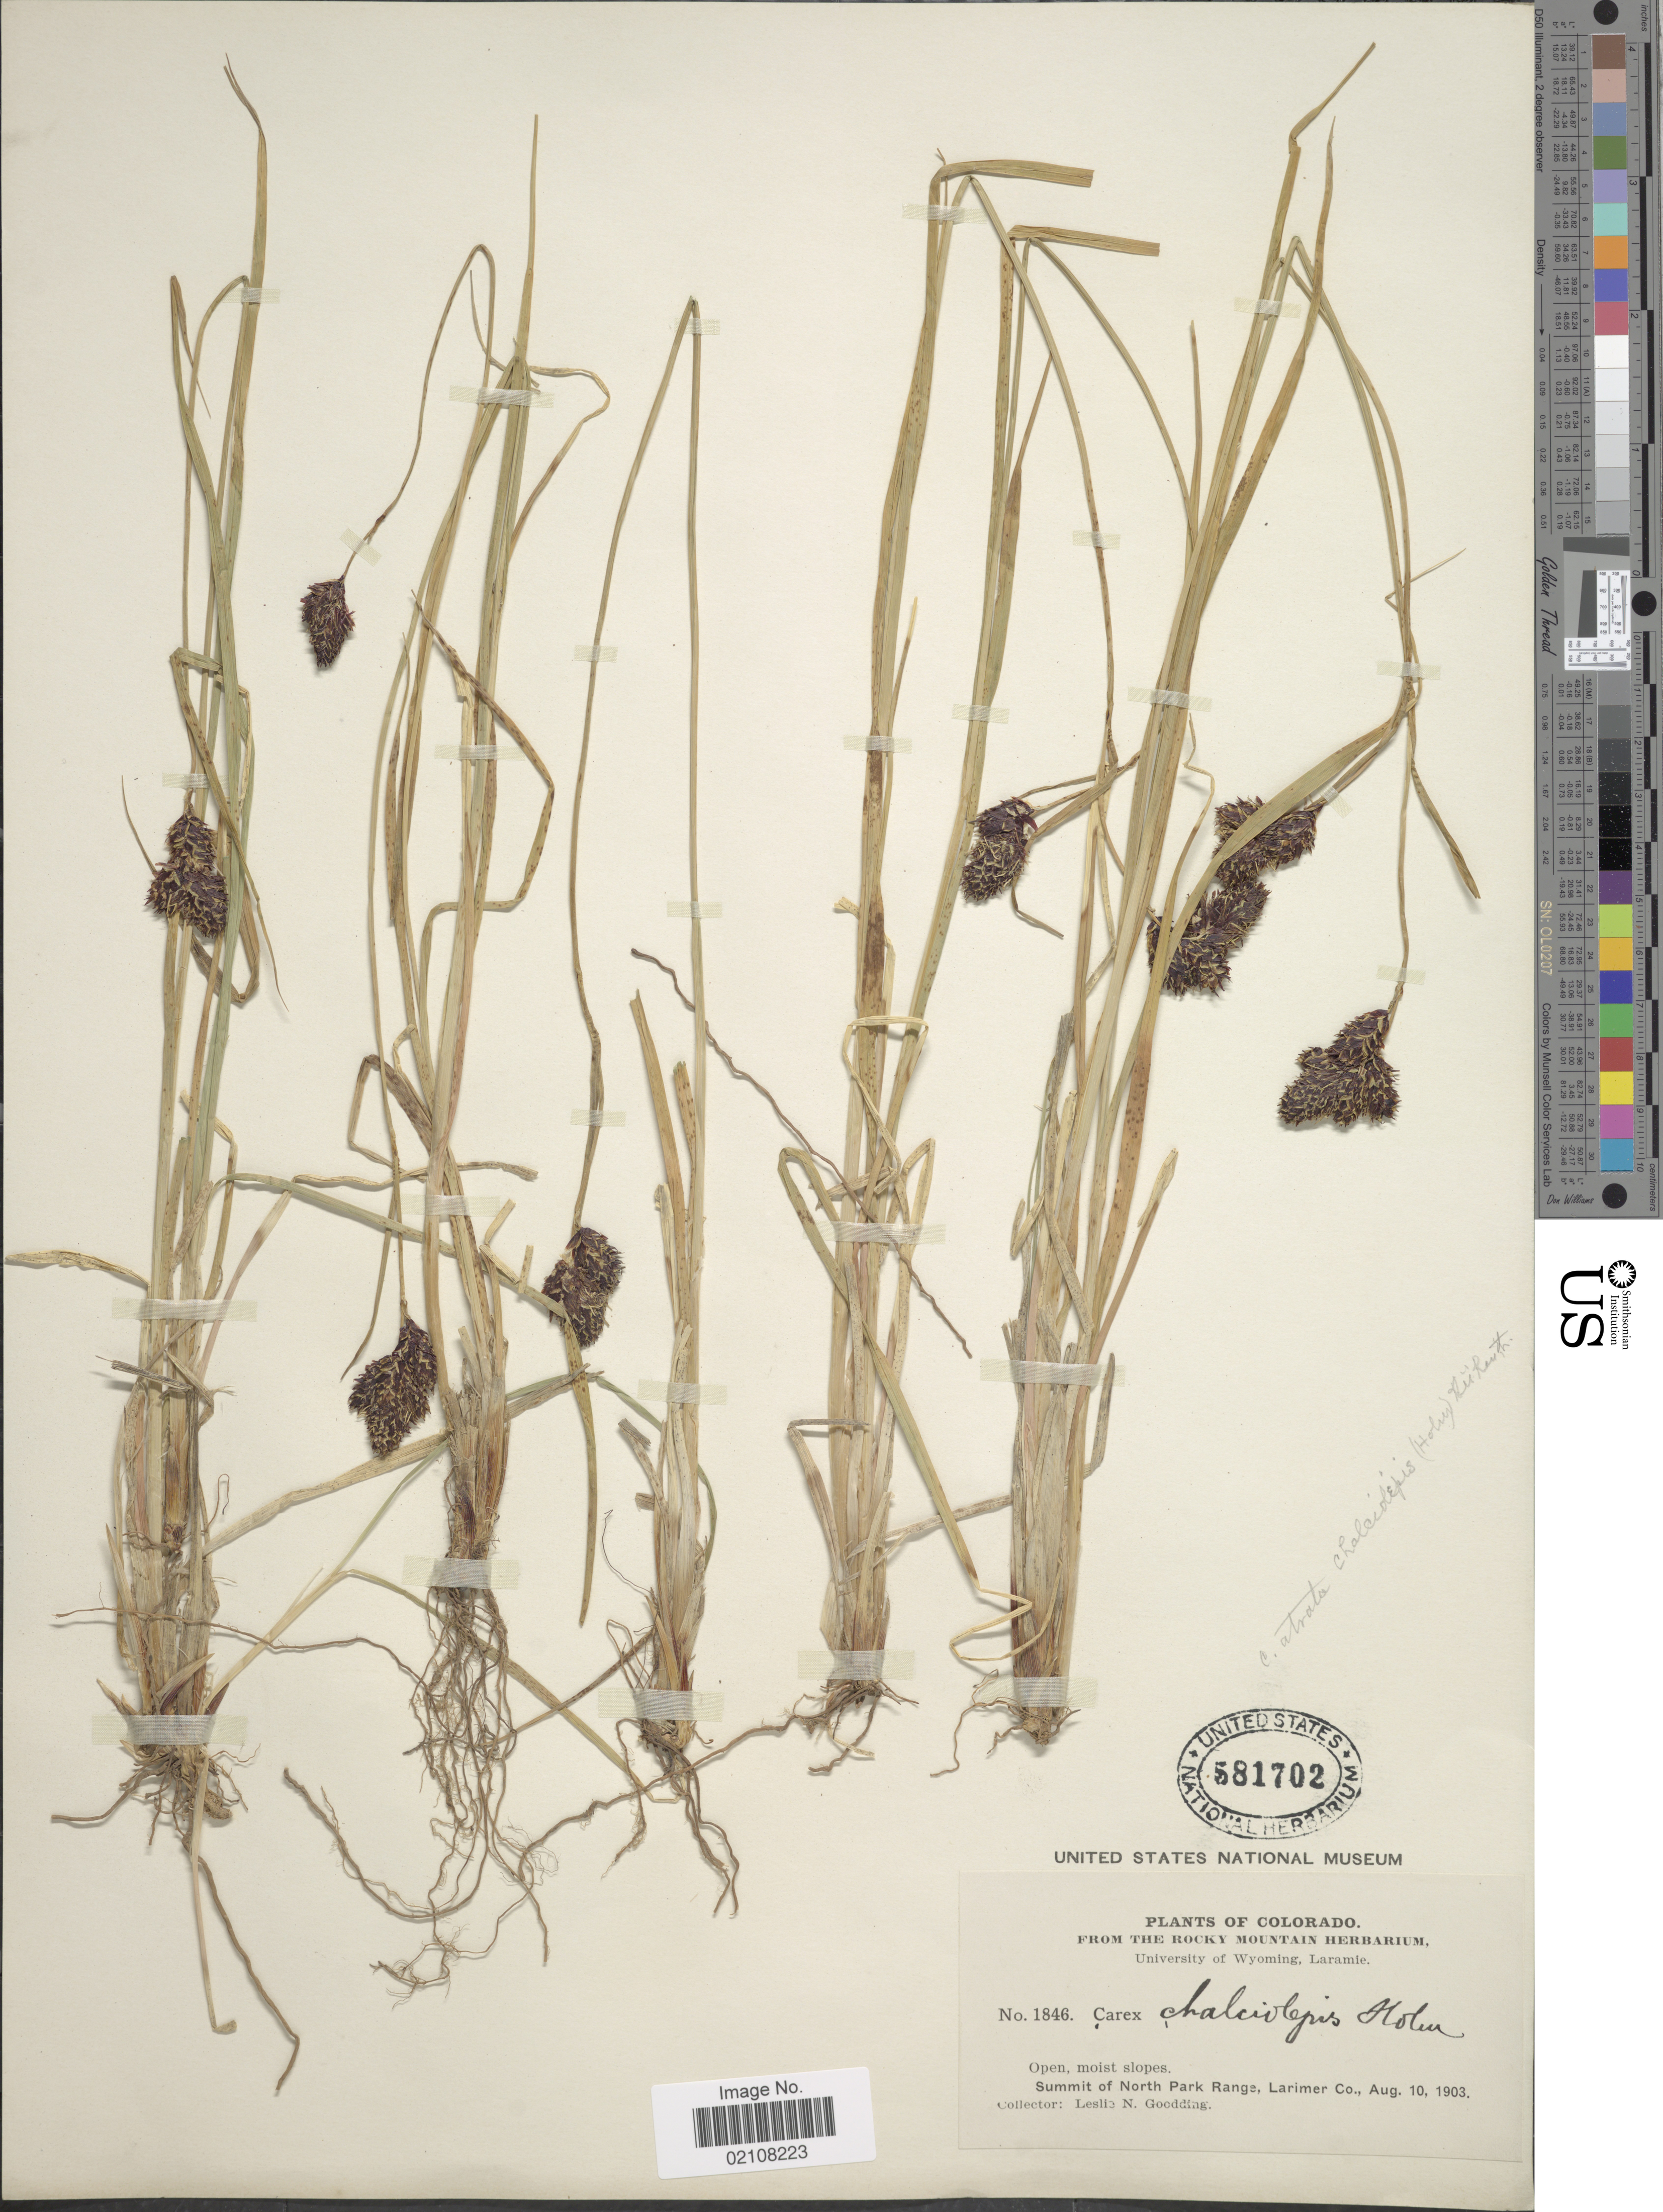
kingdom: Plantae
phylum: Tracheophyta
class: Liliopsida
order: Poales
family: Cyperaceae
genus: Carex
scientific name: Carex chalciolepis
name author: Holm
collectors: L. N. Goodding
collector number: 1846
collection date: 1903-08-10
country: United States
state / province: Colorado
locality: Summit of North Park Range, Larimer Co.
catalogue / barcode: US 581702